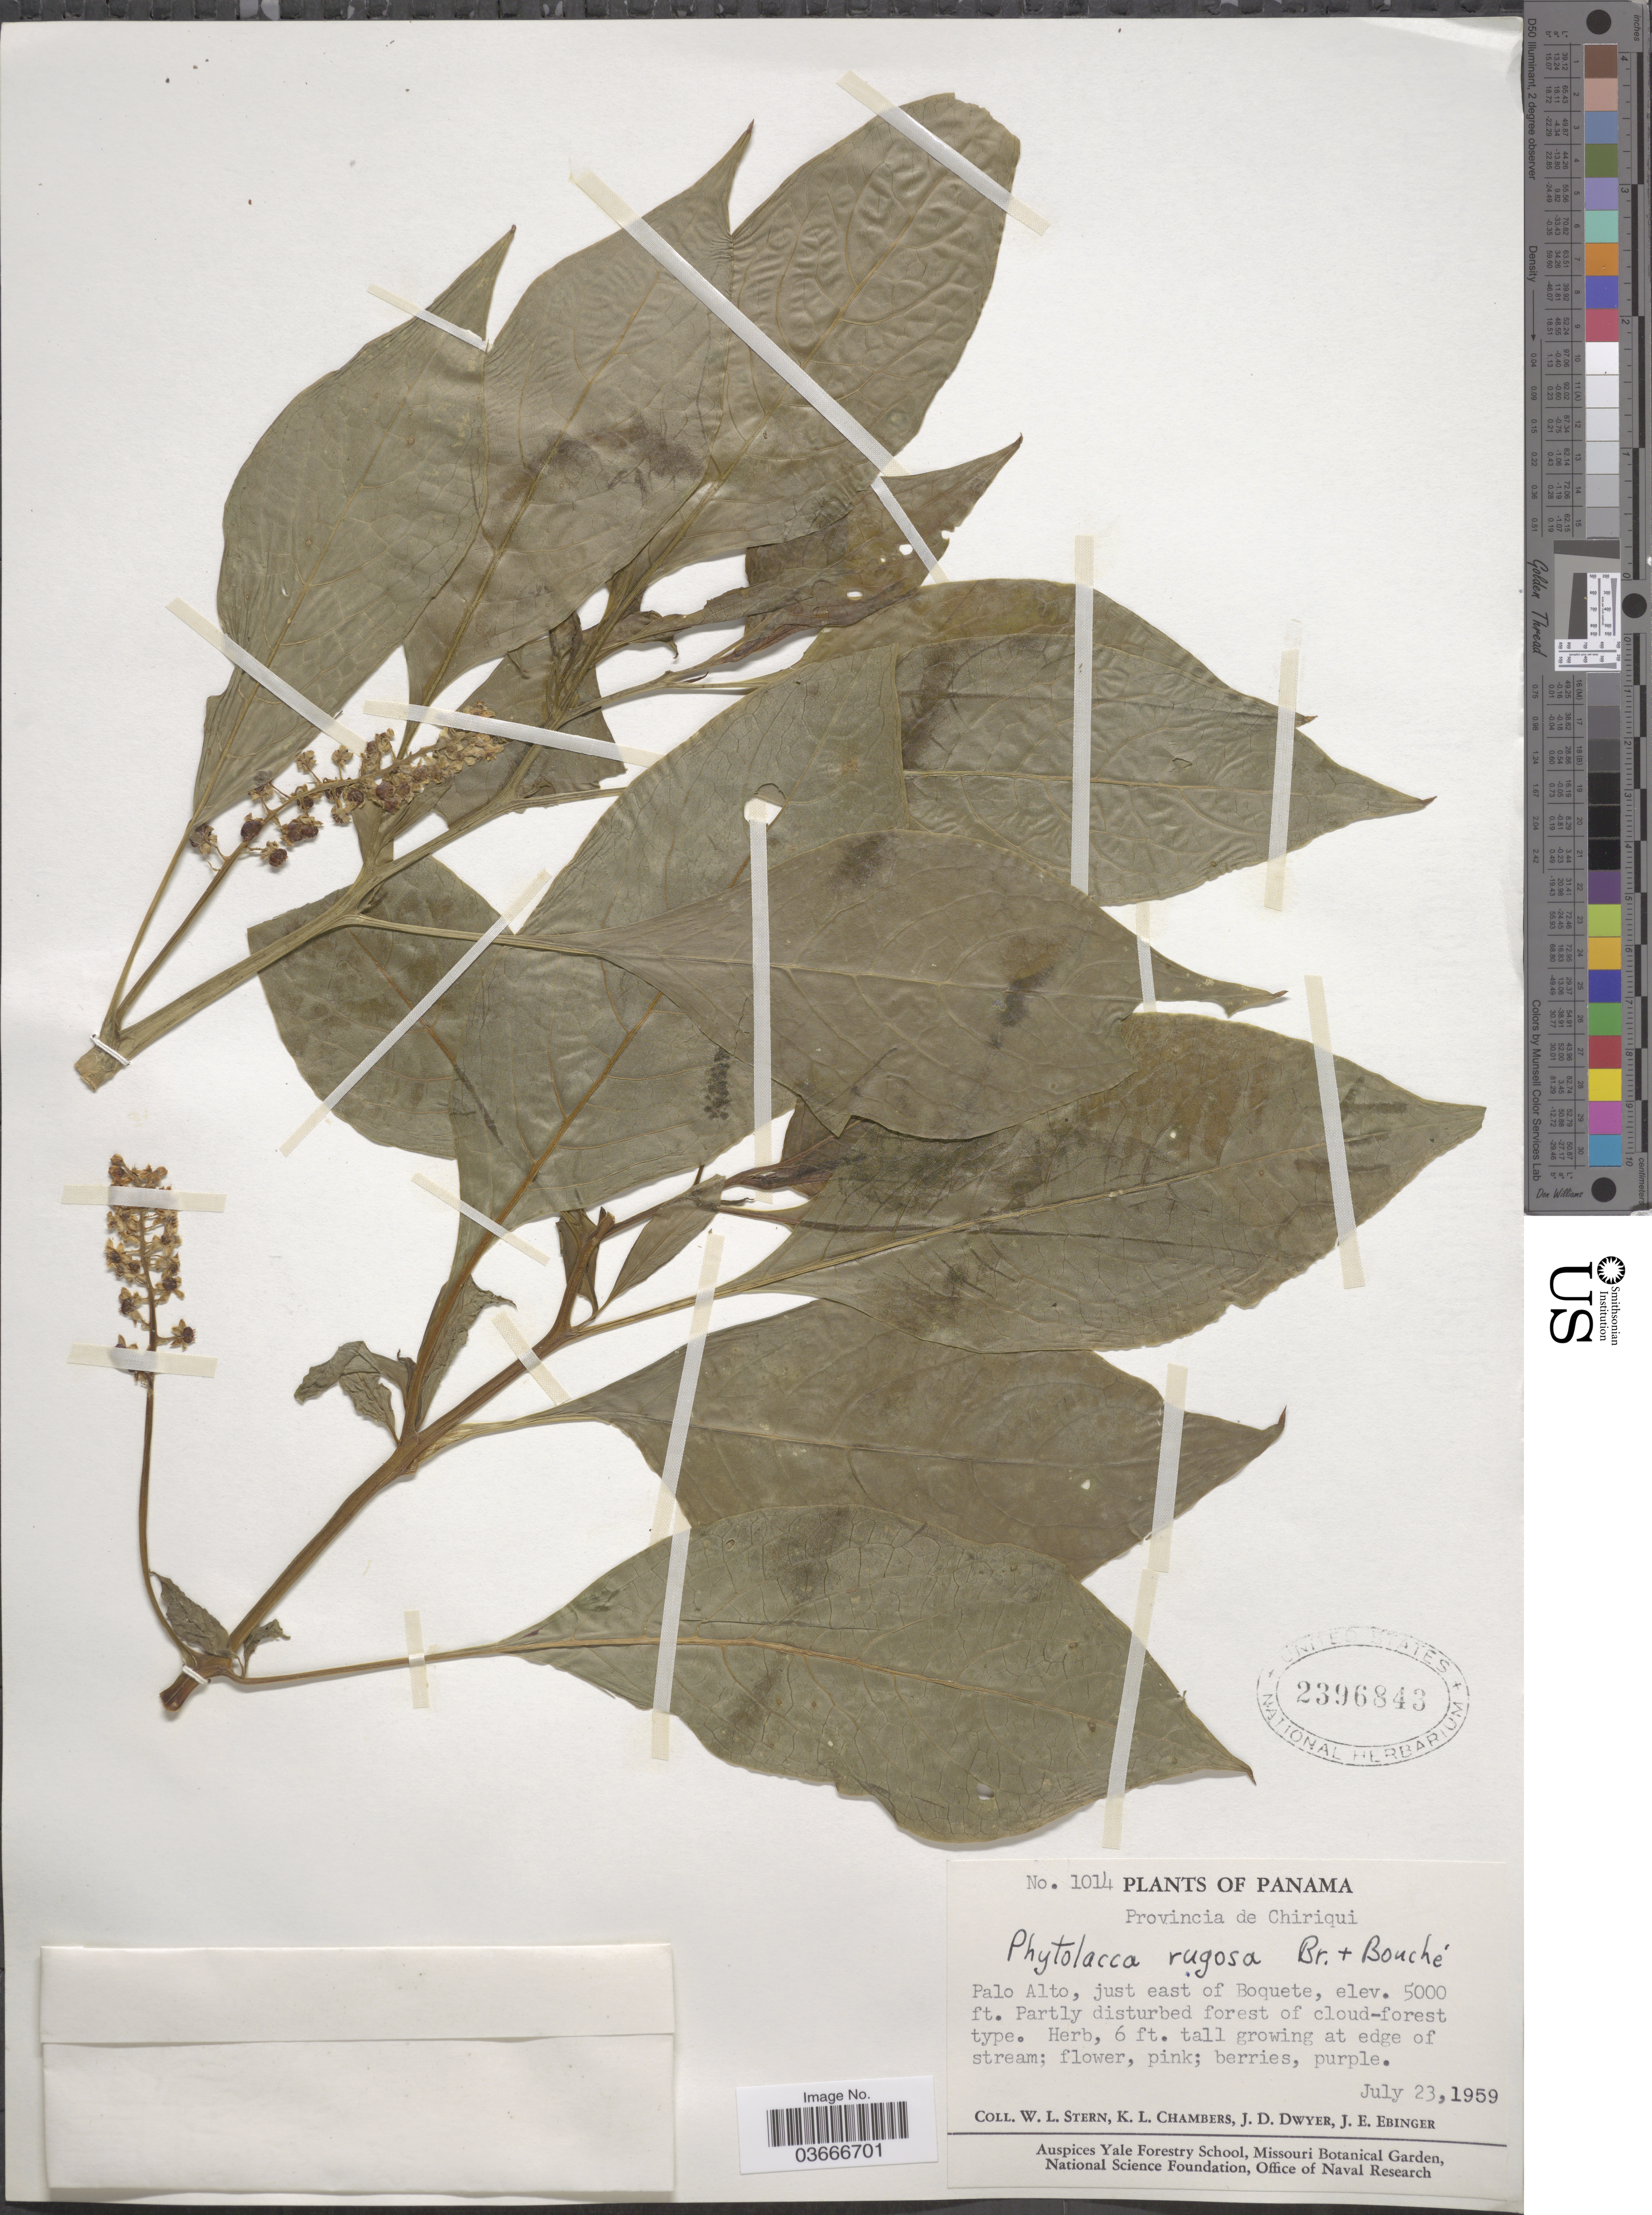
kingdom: Plantae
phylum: Tracheophyta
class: Magnoliopsida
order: Caryophyllales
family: Phytolaccaceae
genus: Phytolacca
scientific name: Phytolacca rugosa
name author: A. Braun & C.D. Bouché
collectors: W. L. Stern, K. Chambers, J. D. Dwyer & J. Ebinger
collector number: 1014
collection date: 1959-07-23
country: Panama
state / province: Chiriqui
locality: Palo Alto, just east of Boquete.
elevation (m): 1524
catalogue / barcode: US 2396843